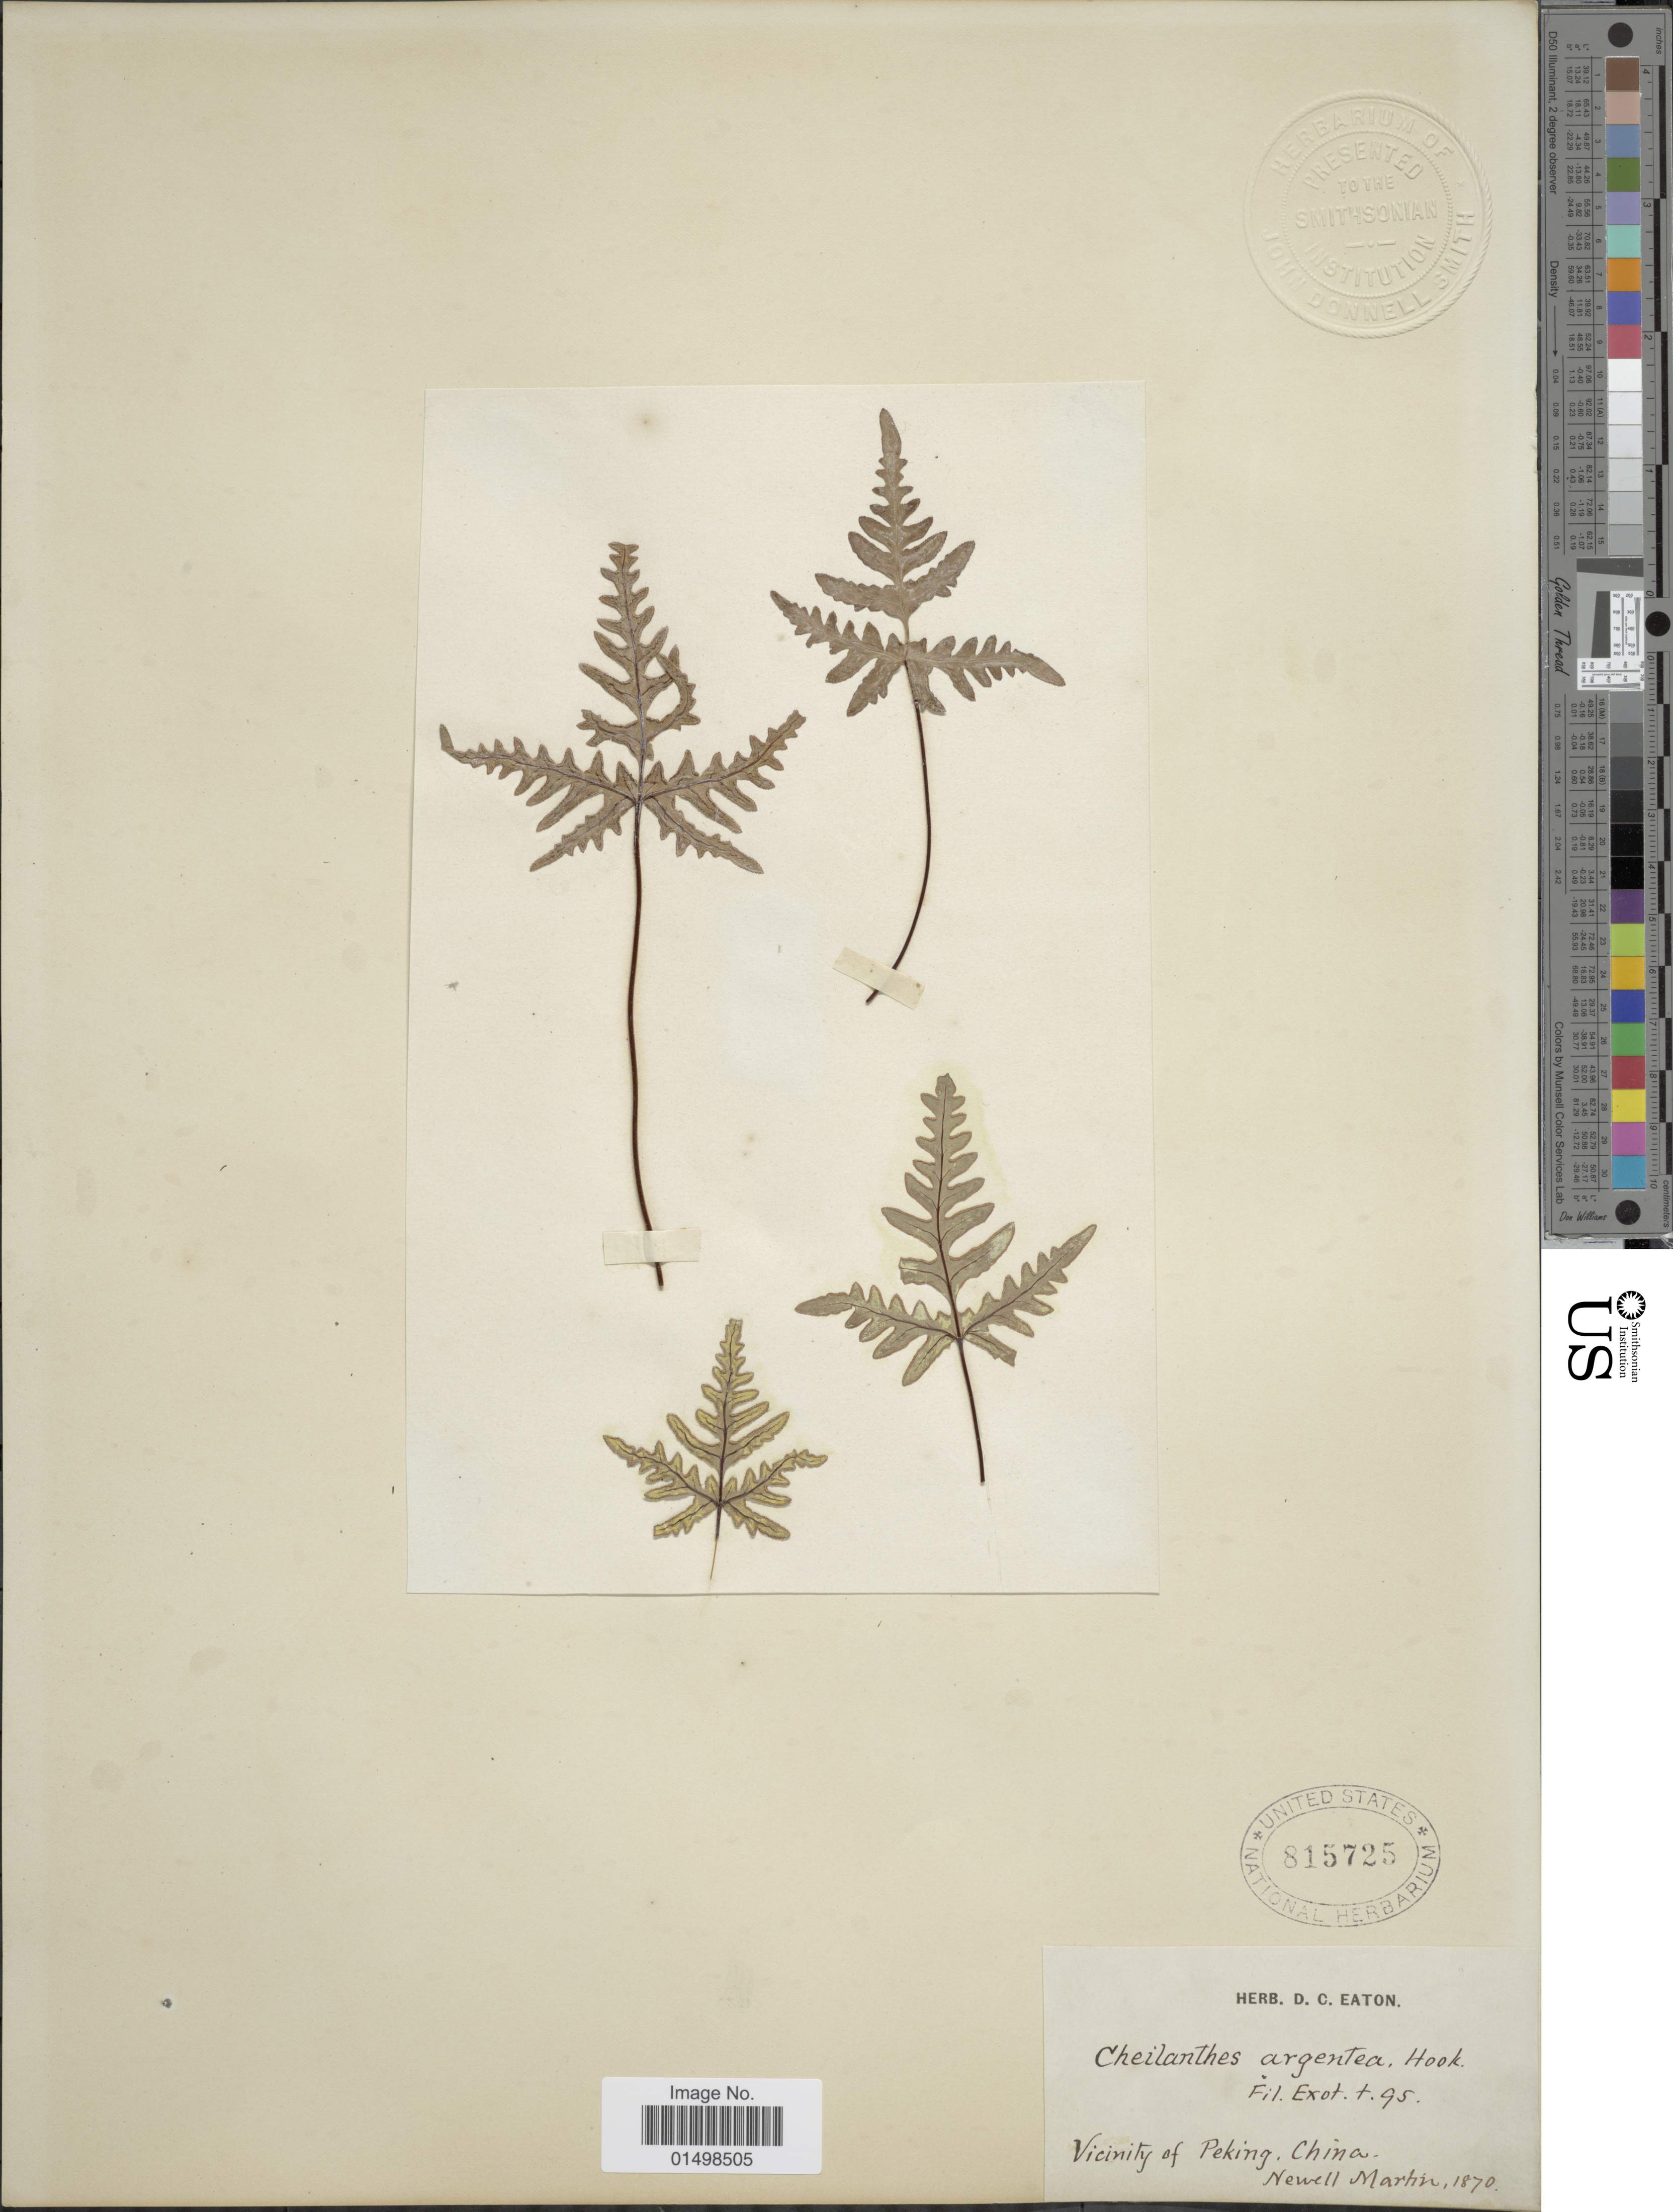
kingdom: Plantae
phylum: Tracheophyta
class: Polypodiopsida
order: Polypodiales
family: Pteridaceae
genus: Aleuritopteris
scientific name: Aleuritopteris argentea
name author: (S.G. Gmel.) Fée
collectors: N. Martin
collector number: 95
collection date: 1870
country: China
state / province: Beijing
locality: China, Vicinity of Peking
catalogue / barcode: US 815725